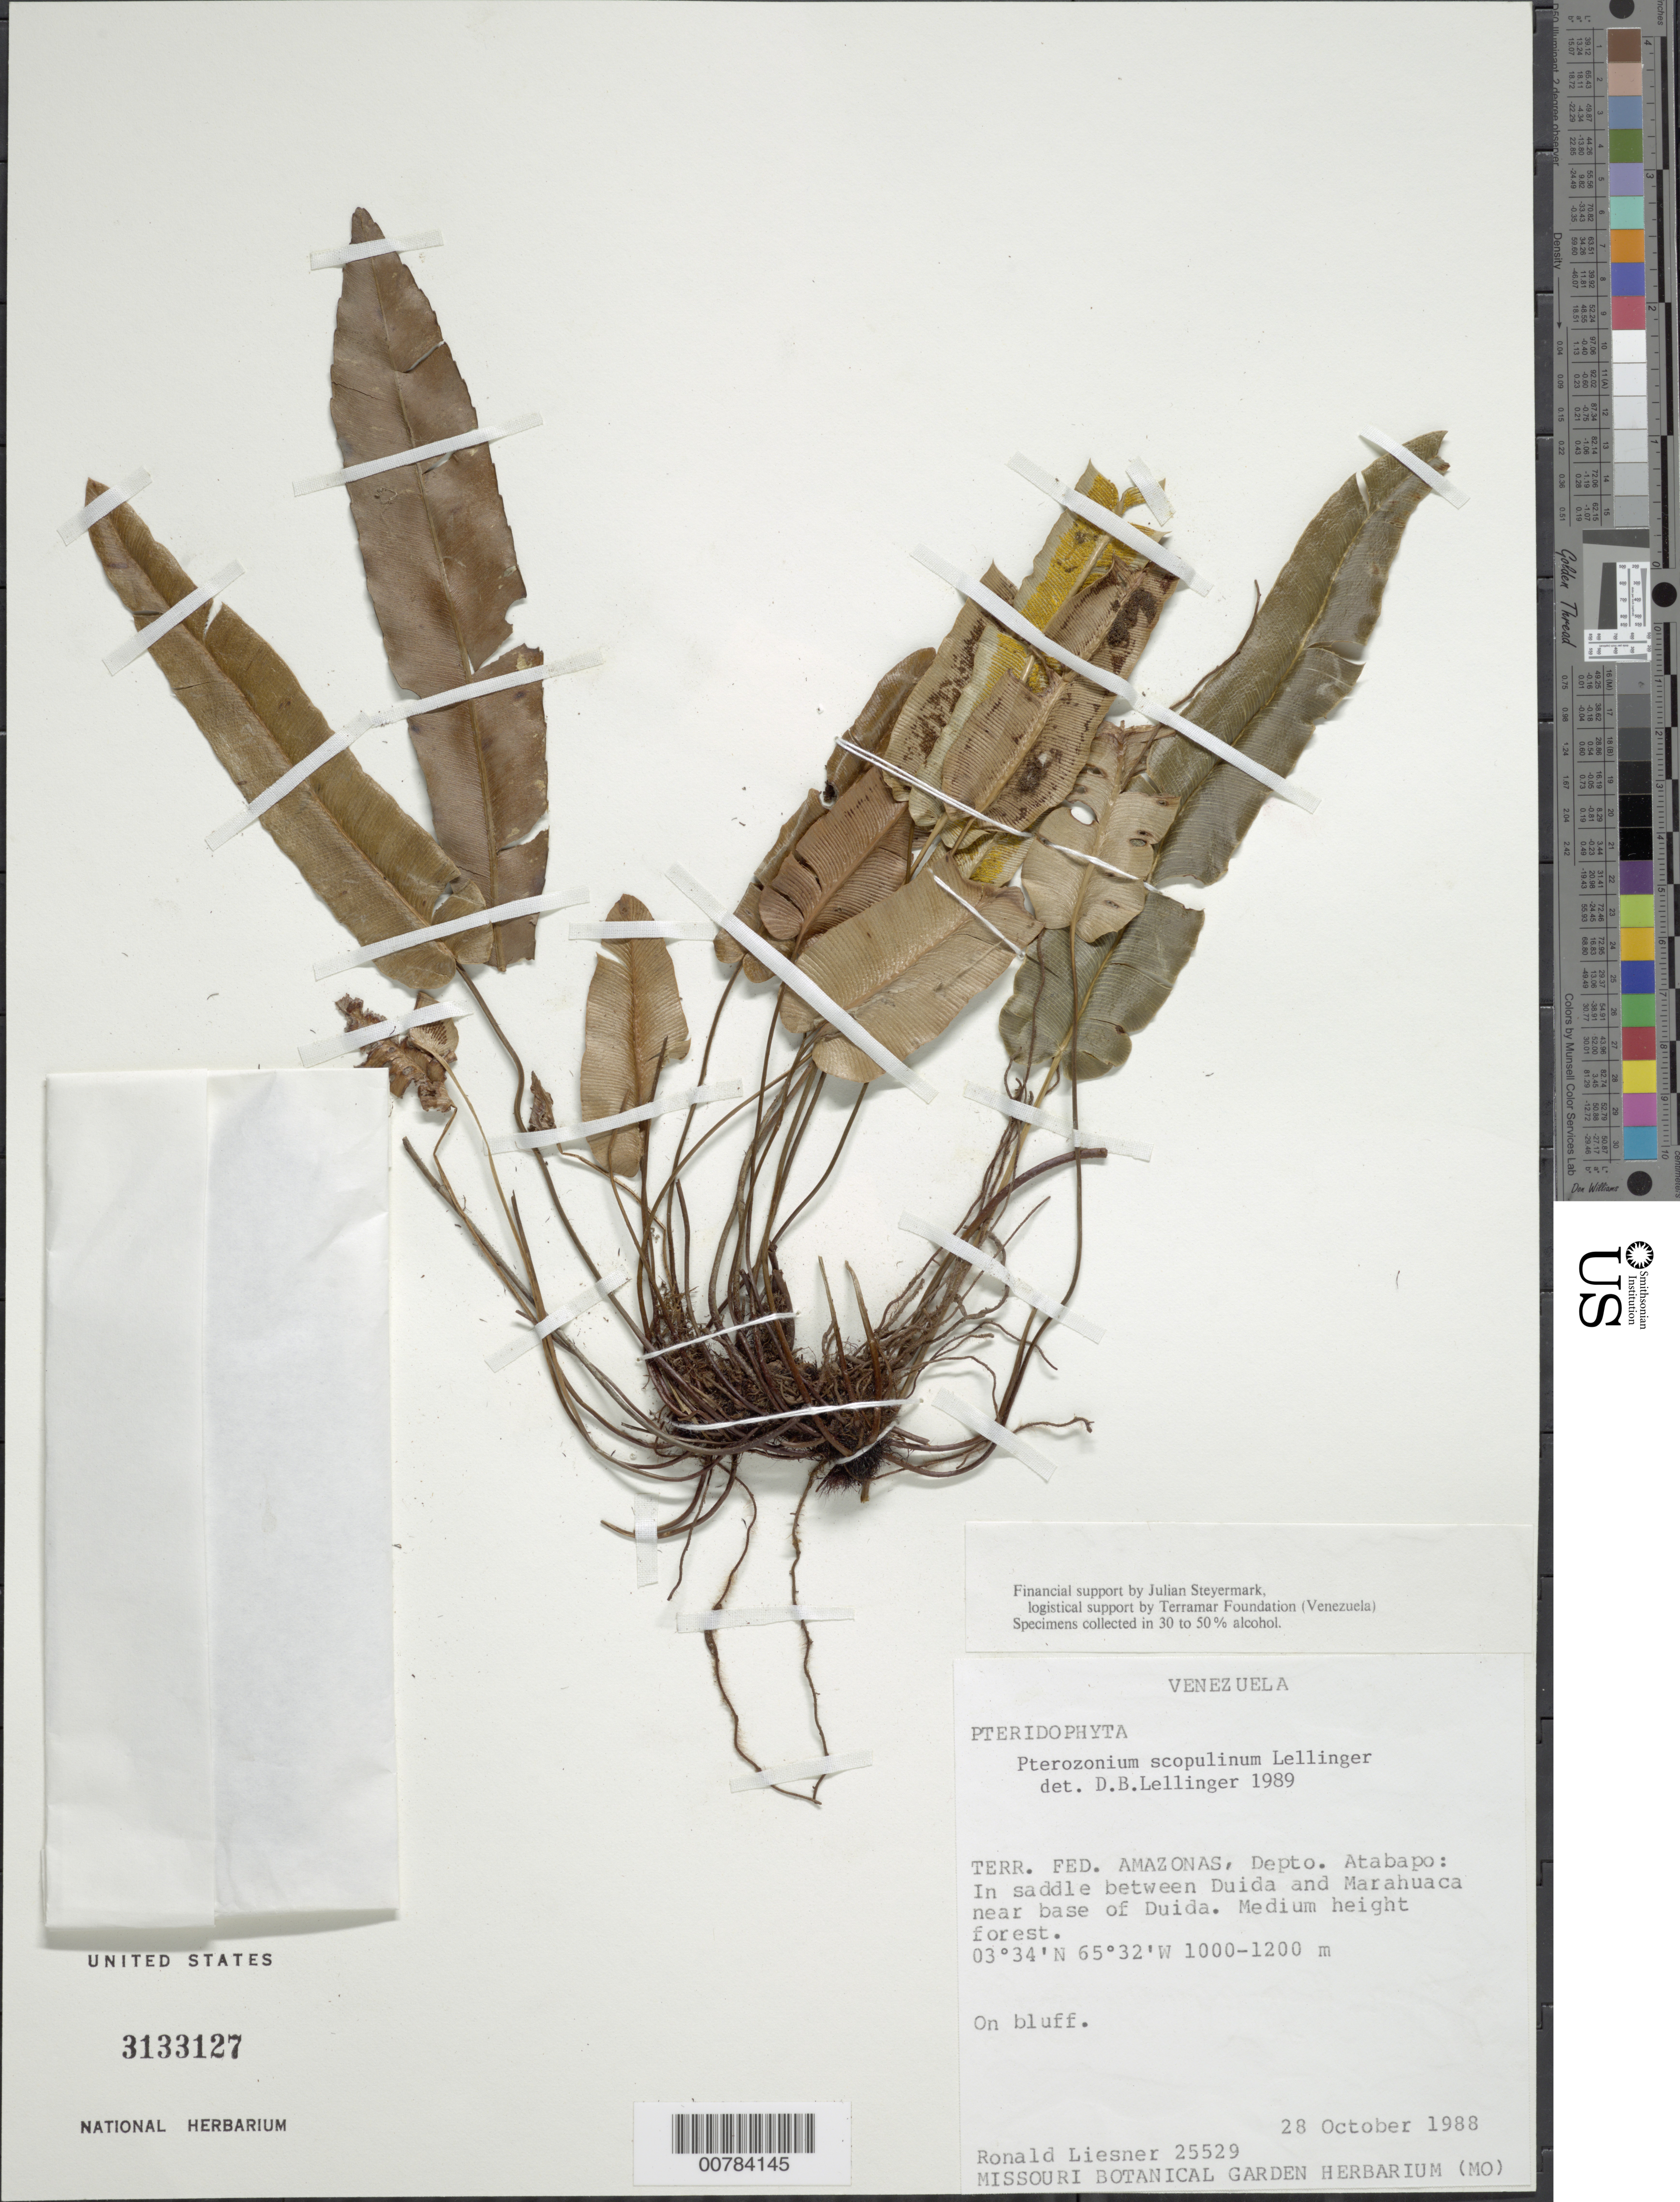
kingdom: Plantae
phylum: Tracheophyta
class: Polypodiopsida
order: Polypodiales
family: Pteridaceae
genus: Pterozonium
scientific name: Pterozonium scopulinum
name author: Lellinger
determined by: Lellinger, David B., (BOT), Smithsonian Institution - National Museum of Natural History (UNITED STATES)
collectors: R. L. Liesner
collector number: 25529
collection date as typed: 28-Oct-88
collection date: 1988-10-28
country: Venezuela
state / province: Amazonas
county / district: Atabapo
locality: Duida, near base; saddle between Duida and Marahuaca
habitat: Medium height forest, on bluff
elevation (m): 1000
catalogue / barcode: US 3133127